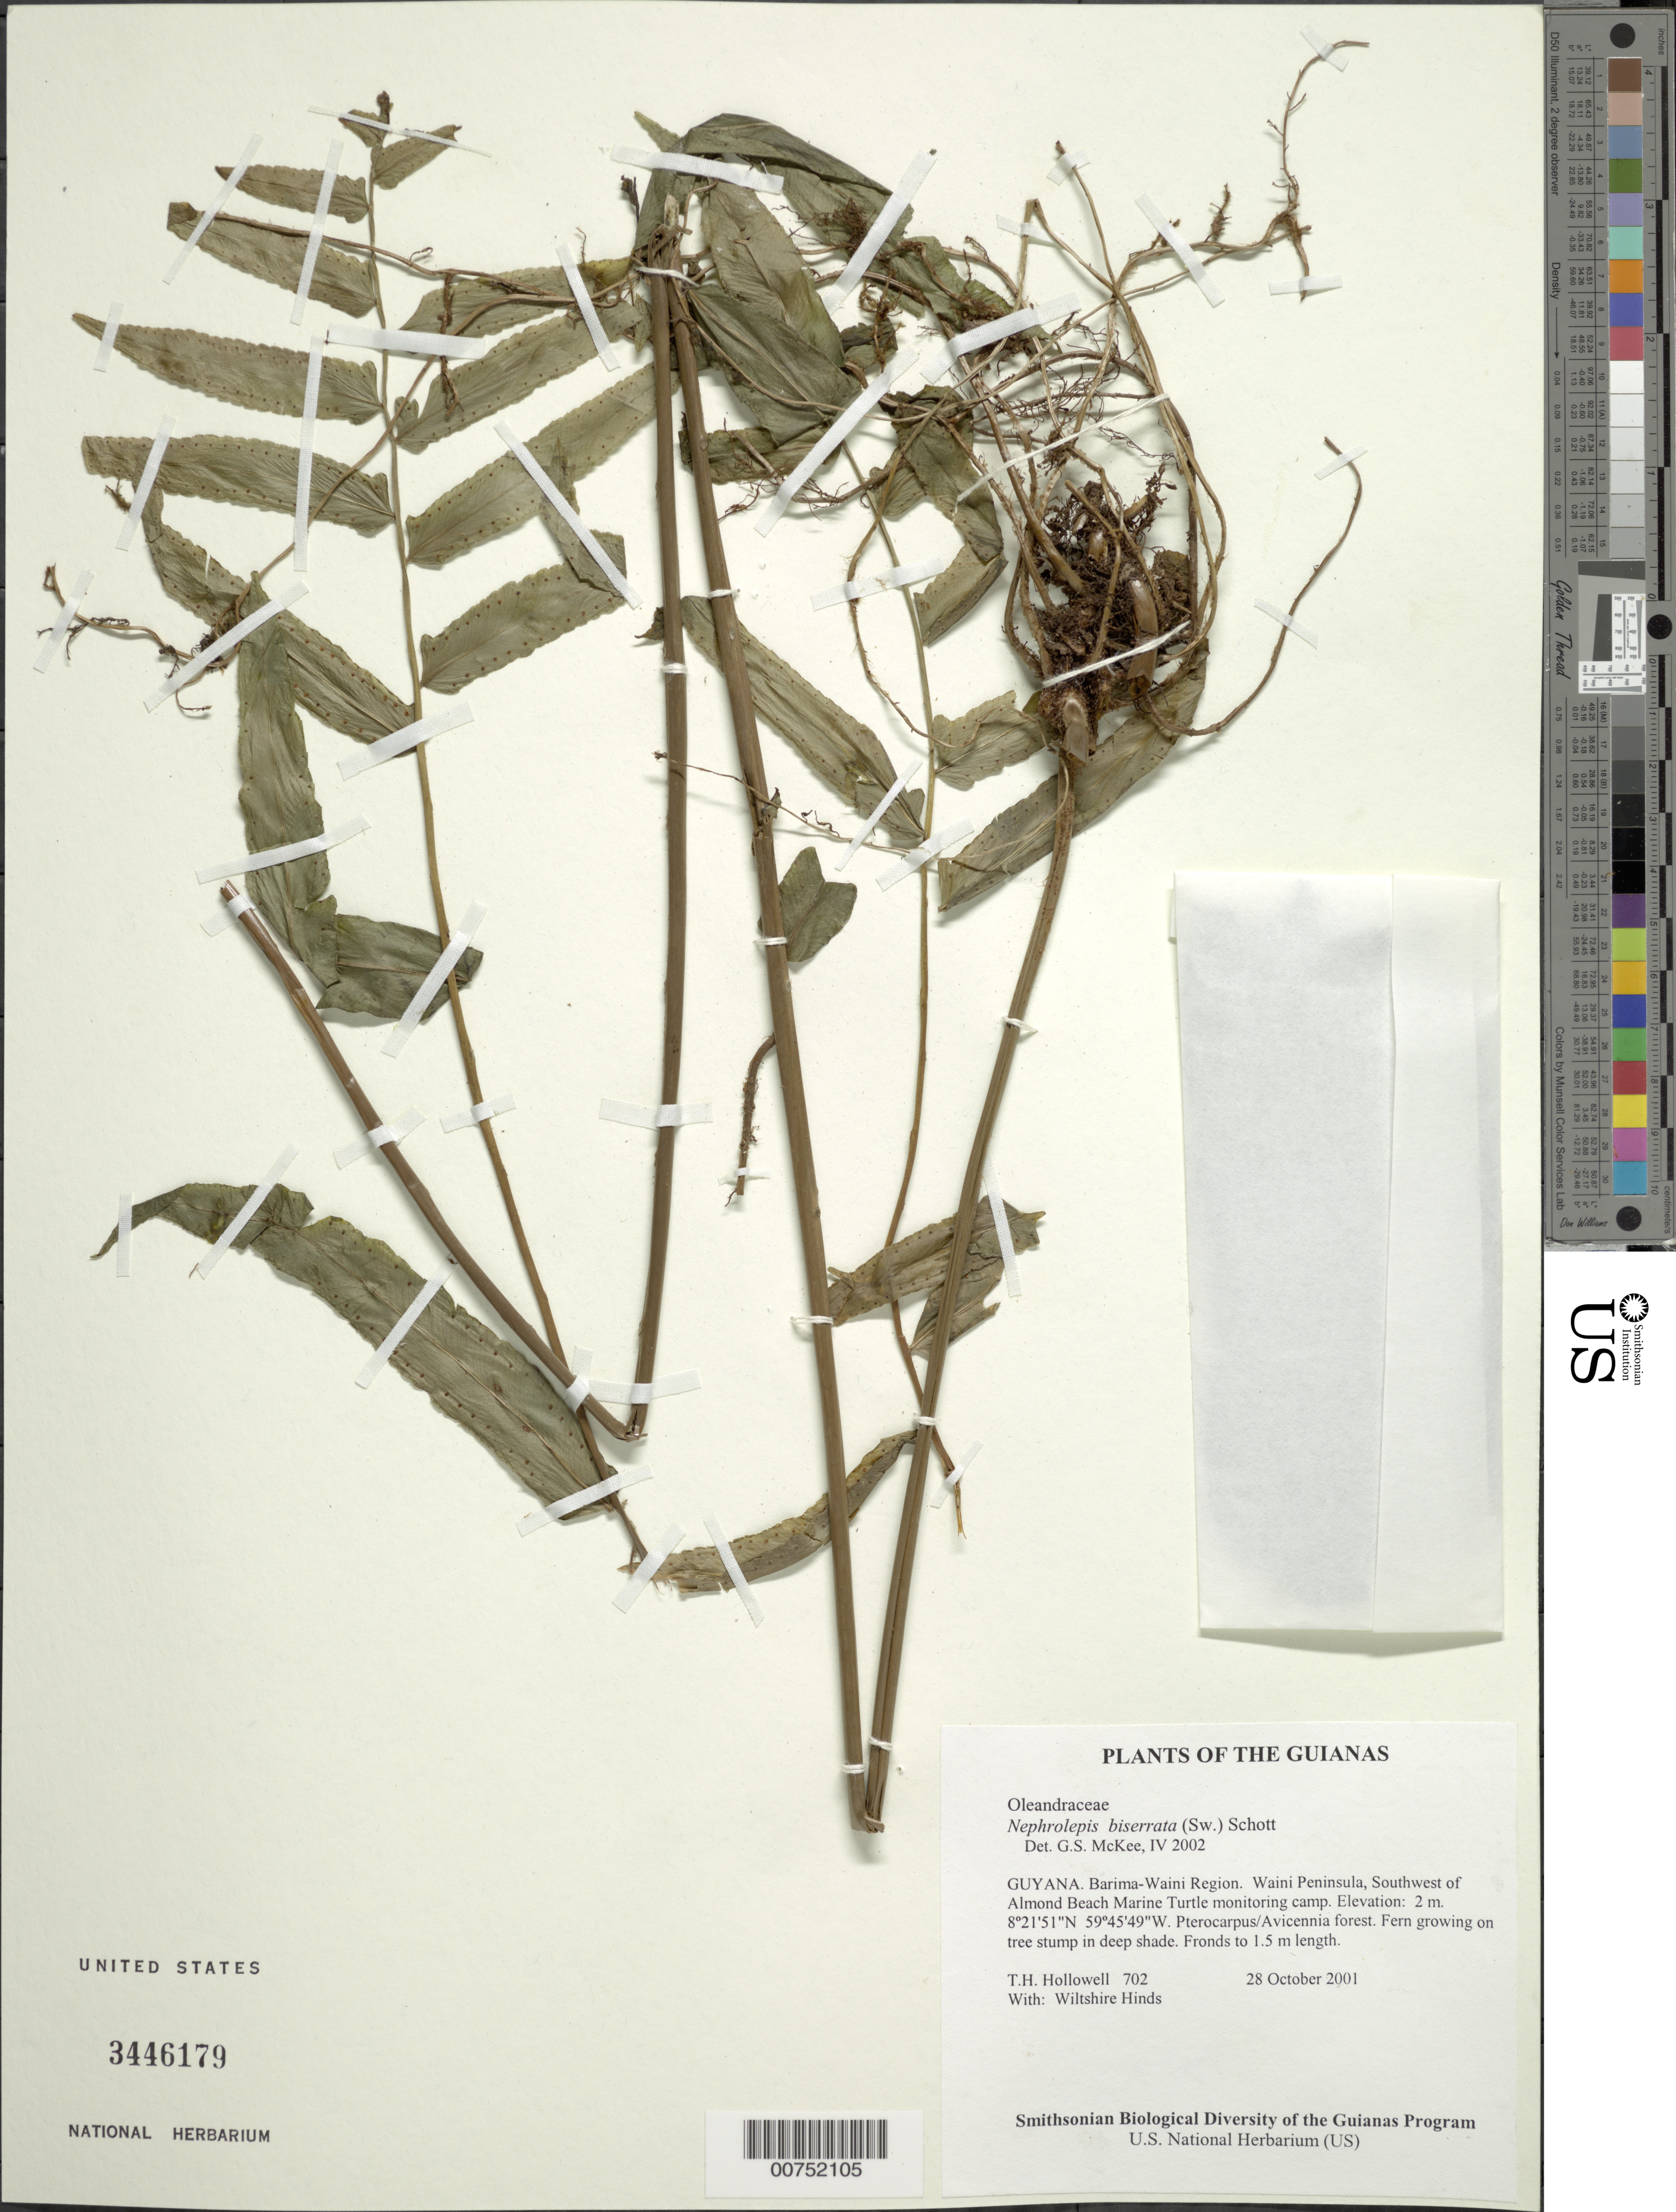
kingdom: Plantae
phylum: Tracheophyta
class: Polypodiopsida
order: Polypodiales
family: Nephrolepidaceae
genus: Nephrolepis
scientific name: Nephrolepis biserrata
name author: (Sw.) Schott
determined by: McKee, G. S., (US), NMNH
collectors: T. Hollowell & W. Hinds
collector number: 702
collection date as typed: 28 October 2001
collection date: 2001-10-28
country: Guyana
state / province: Barima-Waini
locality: Waini Peninsula, Southwest of Almond Beach Marine Turtle monitoring camp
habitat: Pterocarpus/Avicennia forest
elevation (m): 2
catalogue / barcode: US 3446179